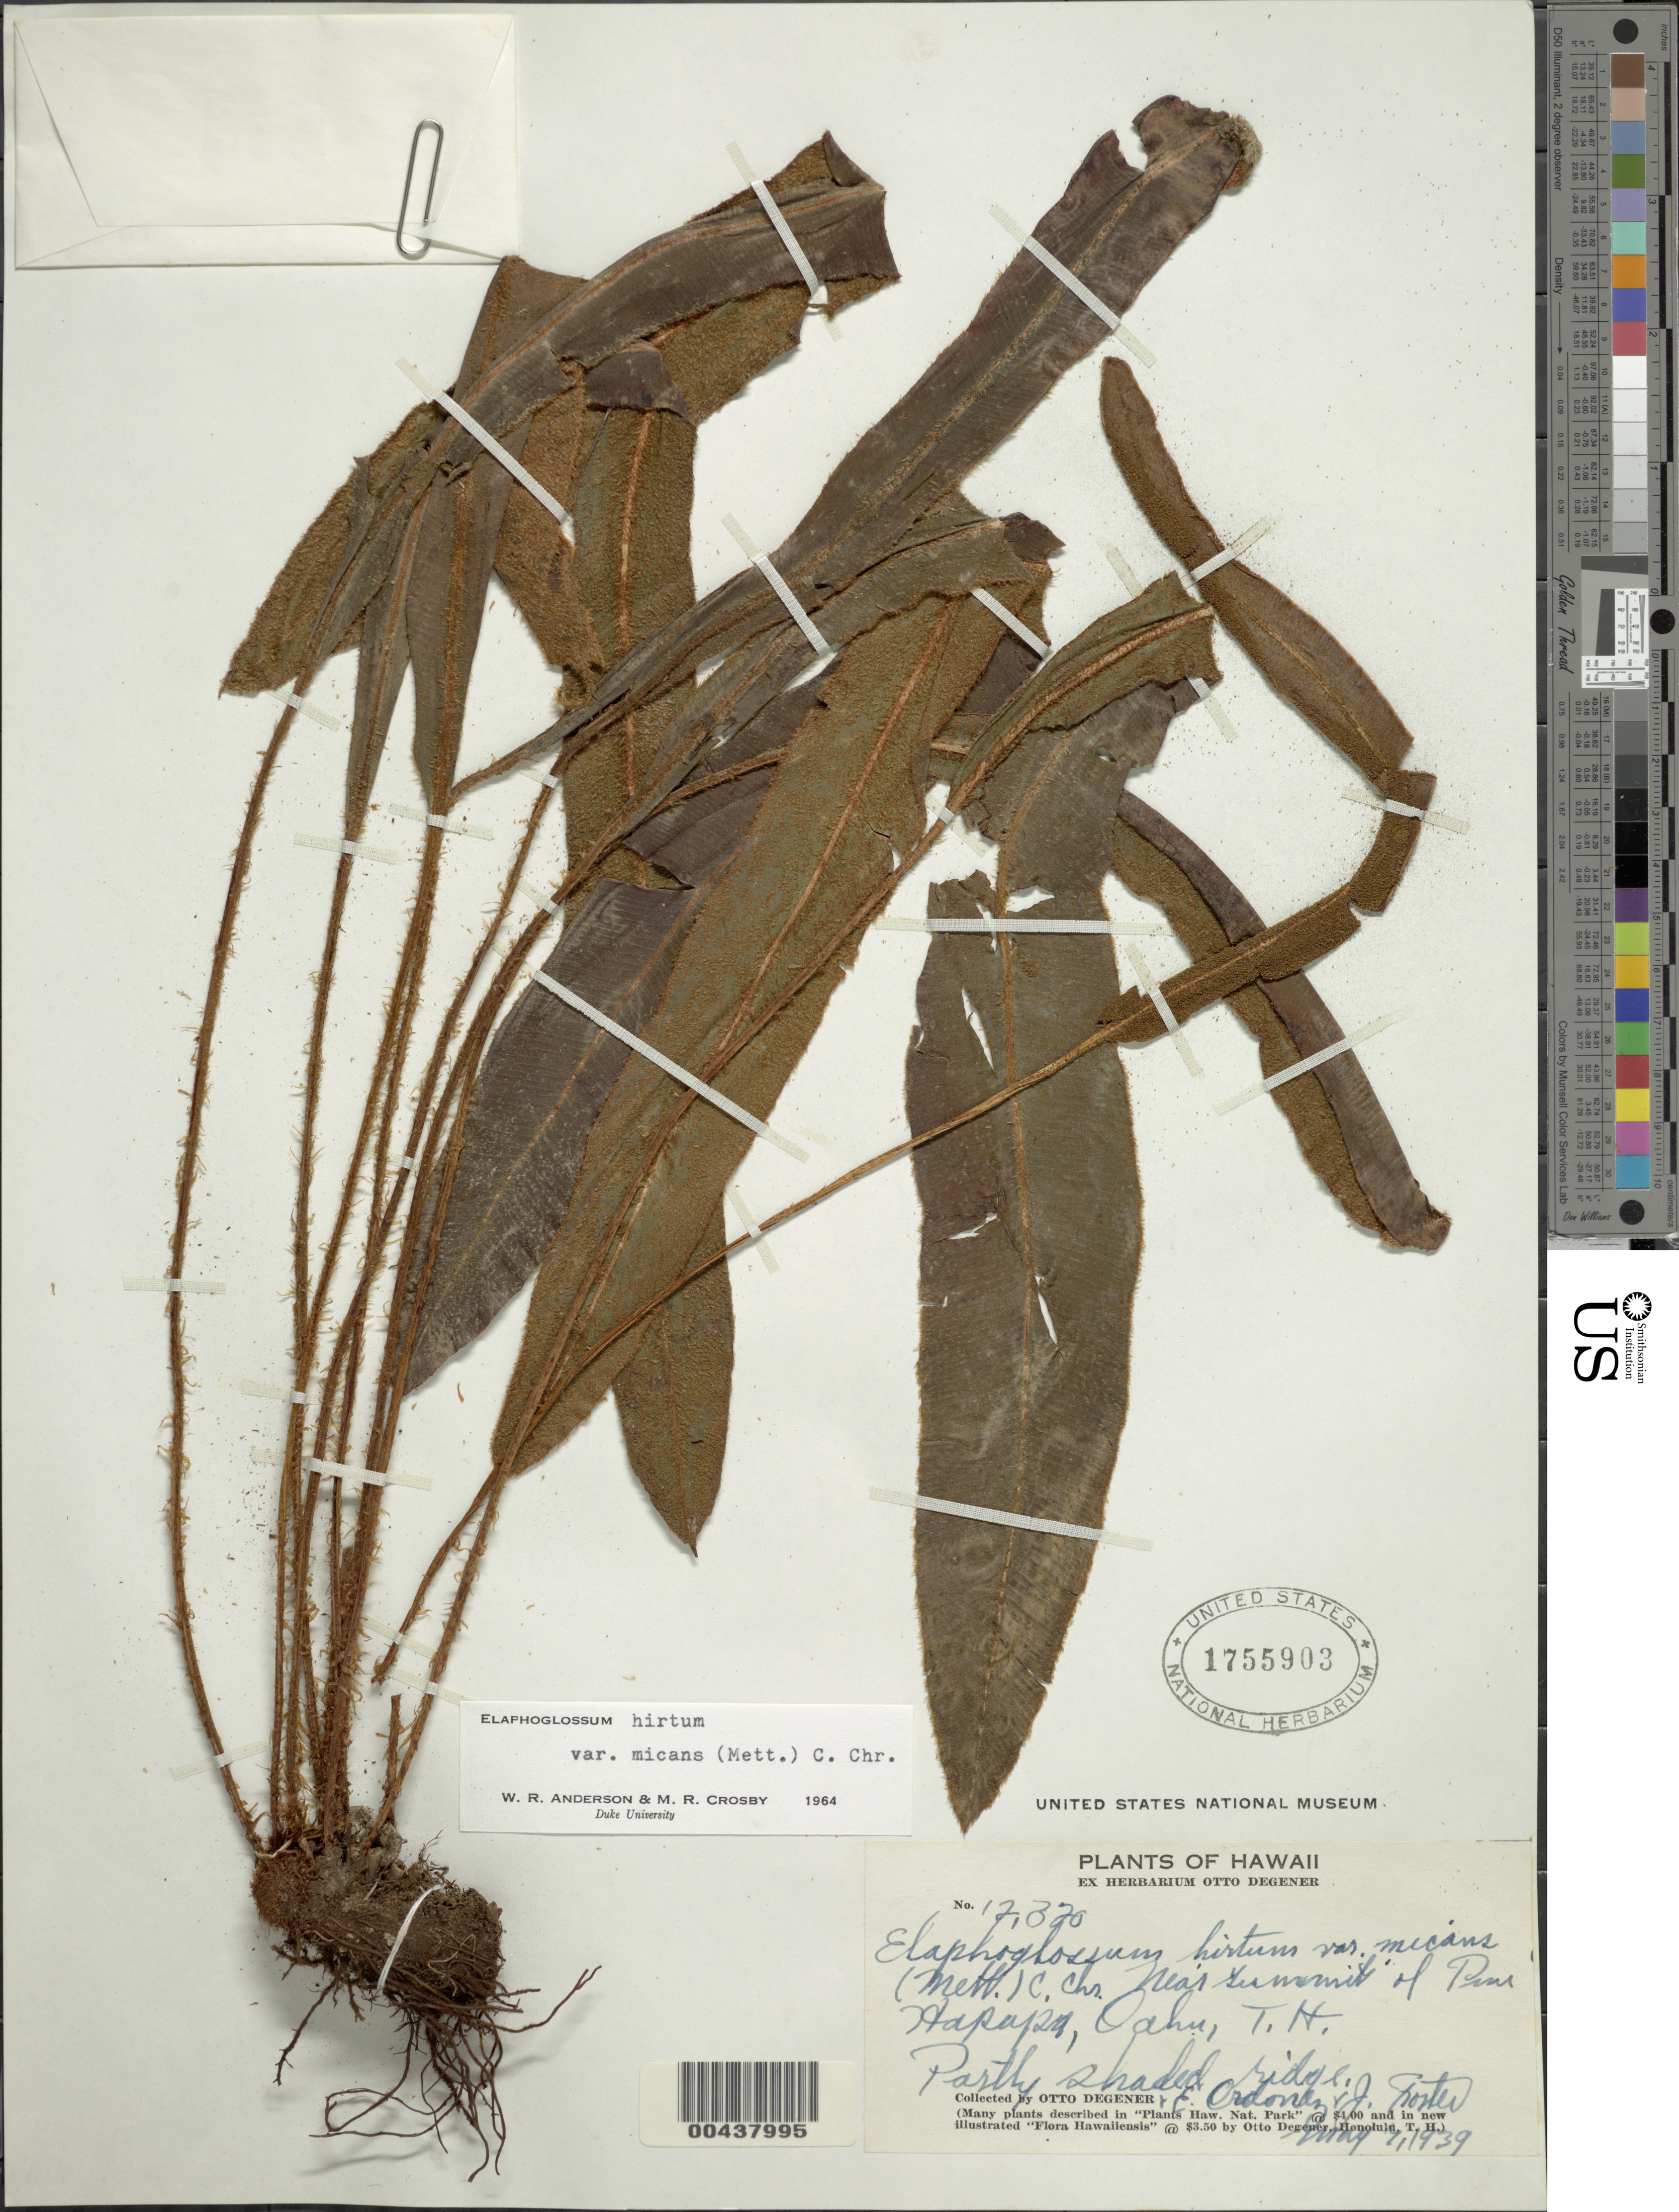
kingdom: Plantae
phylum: Tracheophyta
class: Polypodiopsida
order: Polypodiales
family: Dryopteridaceae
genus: Elaphoglossum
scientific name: Elaphoglossum hirtum var. micans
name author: C. Chr.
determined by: Anderson, W. R.; Crosby, M.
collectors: O. Degener, E. Ordonez & J. Foster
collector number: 12320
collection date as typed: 7 May 1939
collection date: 1939-05-07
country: United States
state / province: Hawaii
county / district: Honolulu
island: Oahu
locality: Near summit of Puu Hapapa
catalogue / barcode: US 1755903